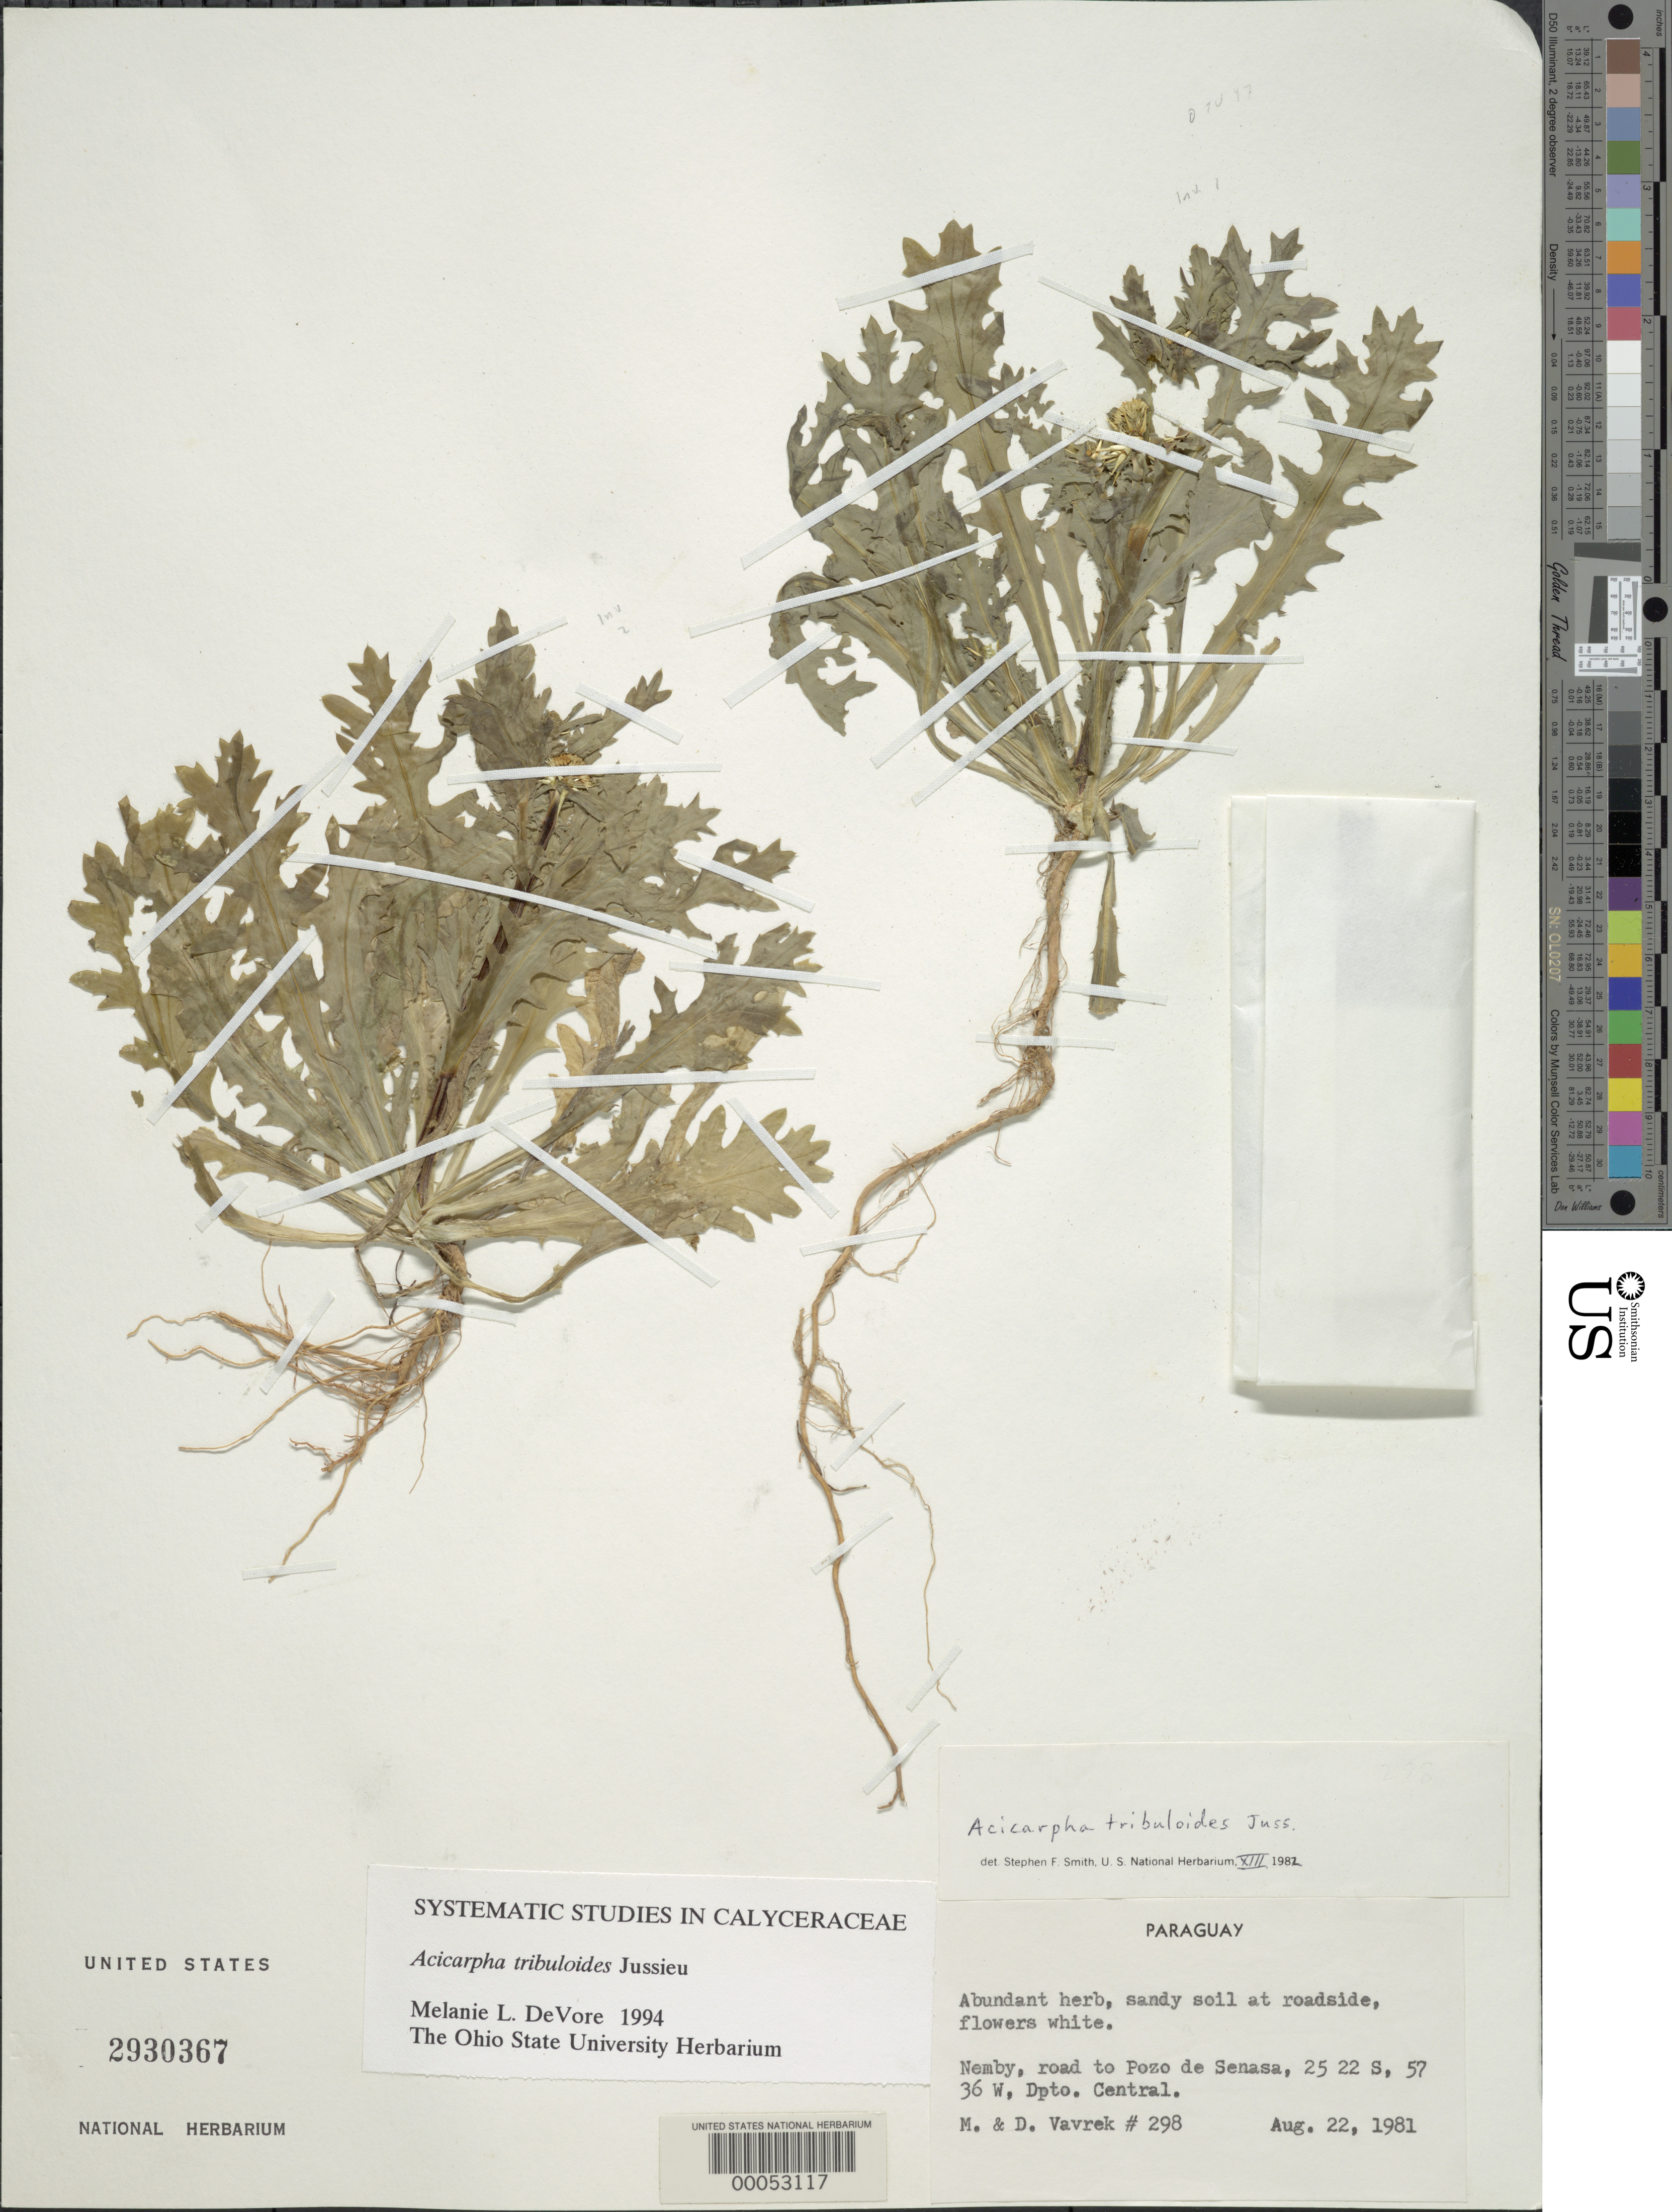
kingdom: Plantae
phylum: Tracheophyta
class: Magnoliopsida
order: Asterales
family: Calyceraceae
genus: Acicarpha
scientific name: Acicarpha tribuloides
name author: Juss.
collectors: M. Vavrek & D. Vavrek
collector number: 298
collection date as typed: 22 Aug 1981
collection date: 1981-08-22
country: Paraguay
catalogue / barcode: US 2930367